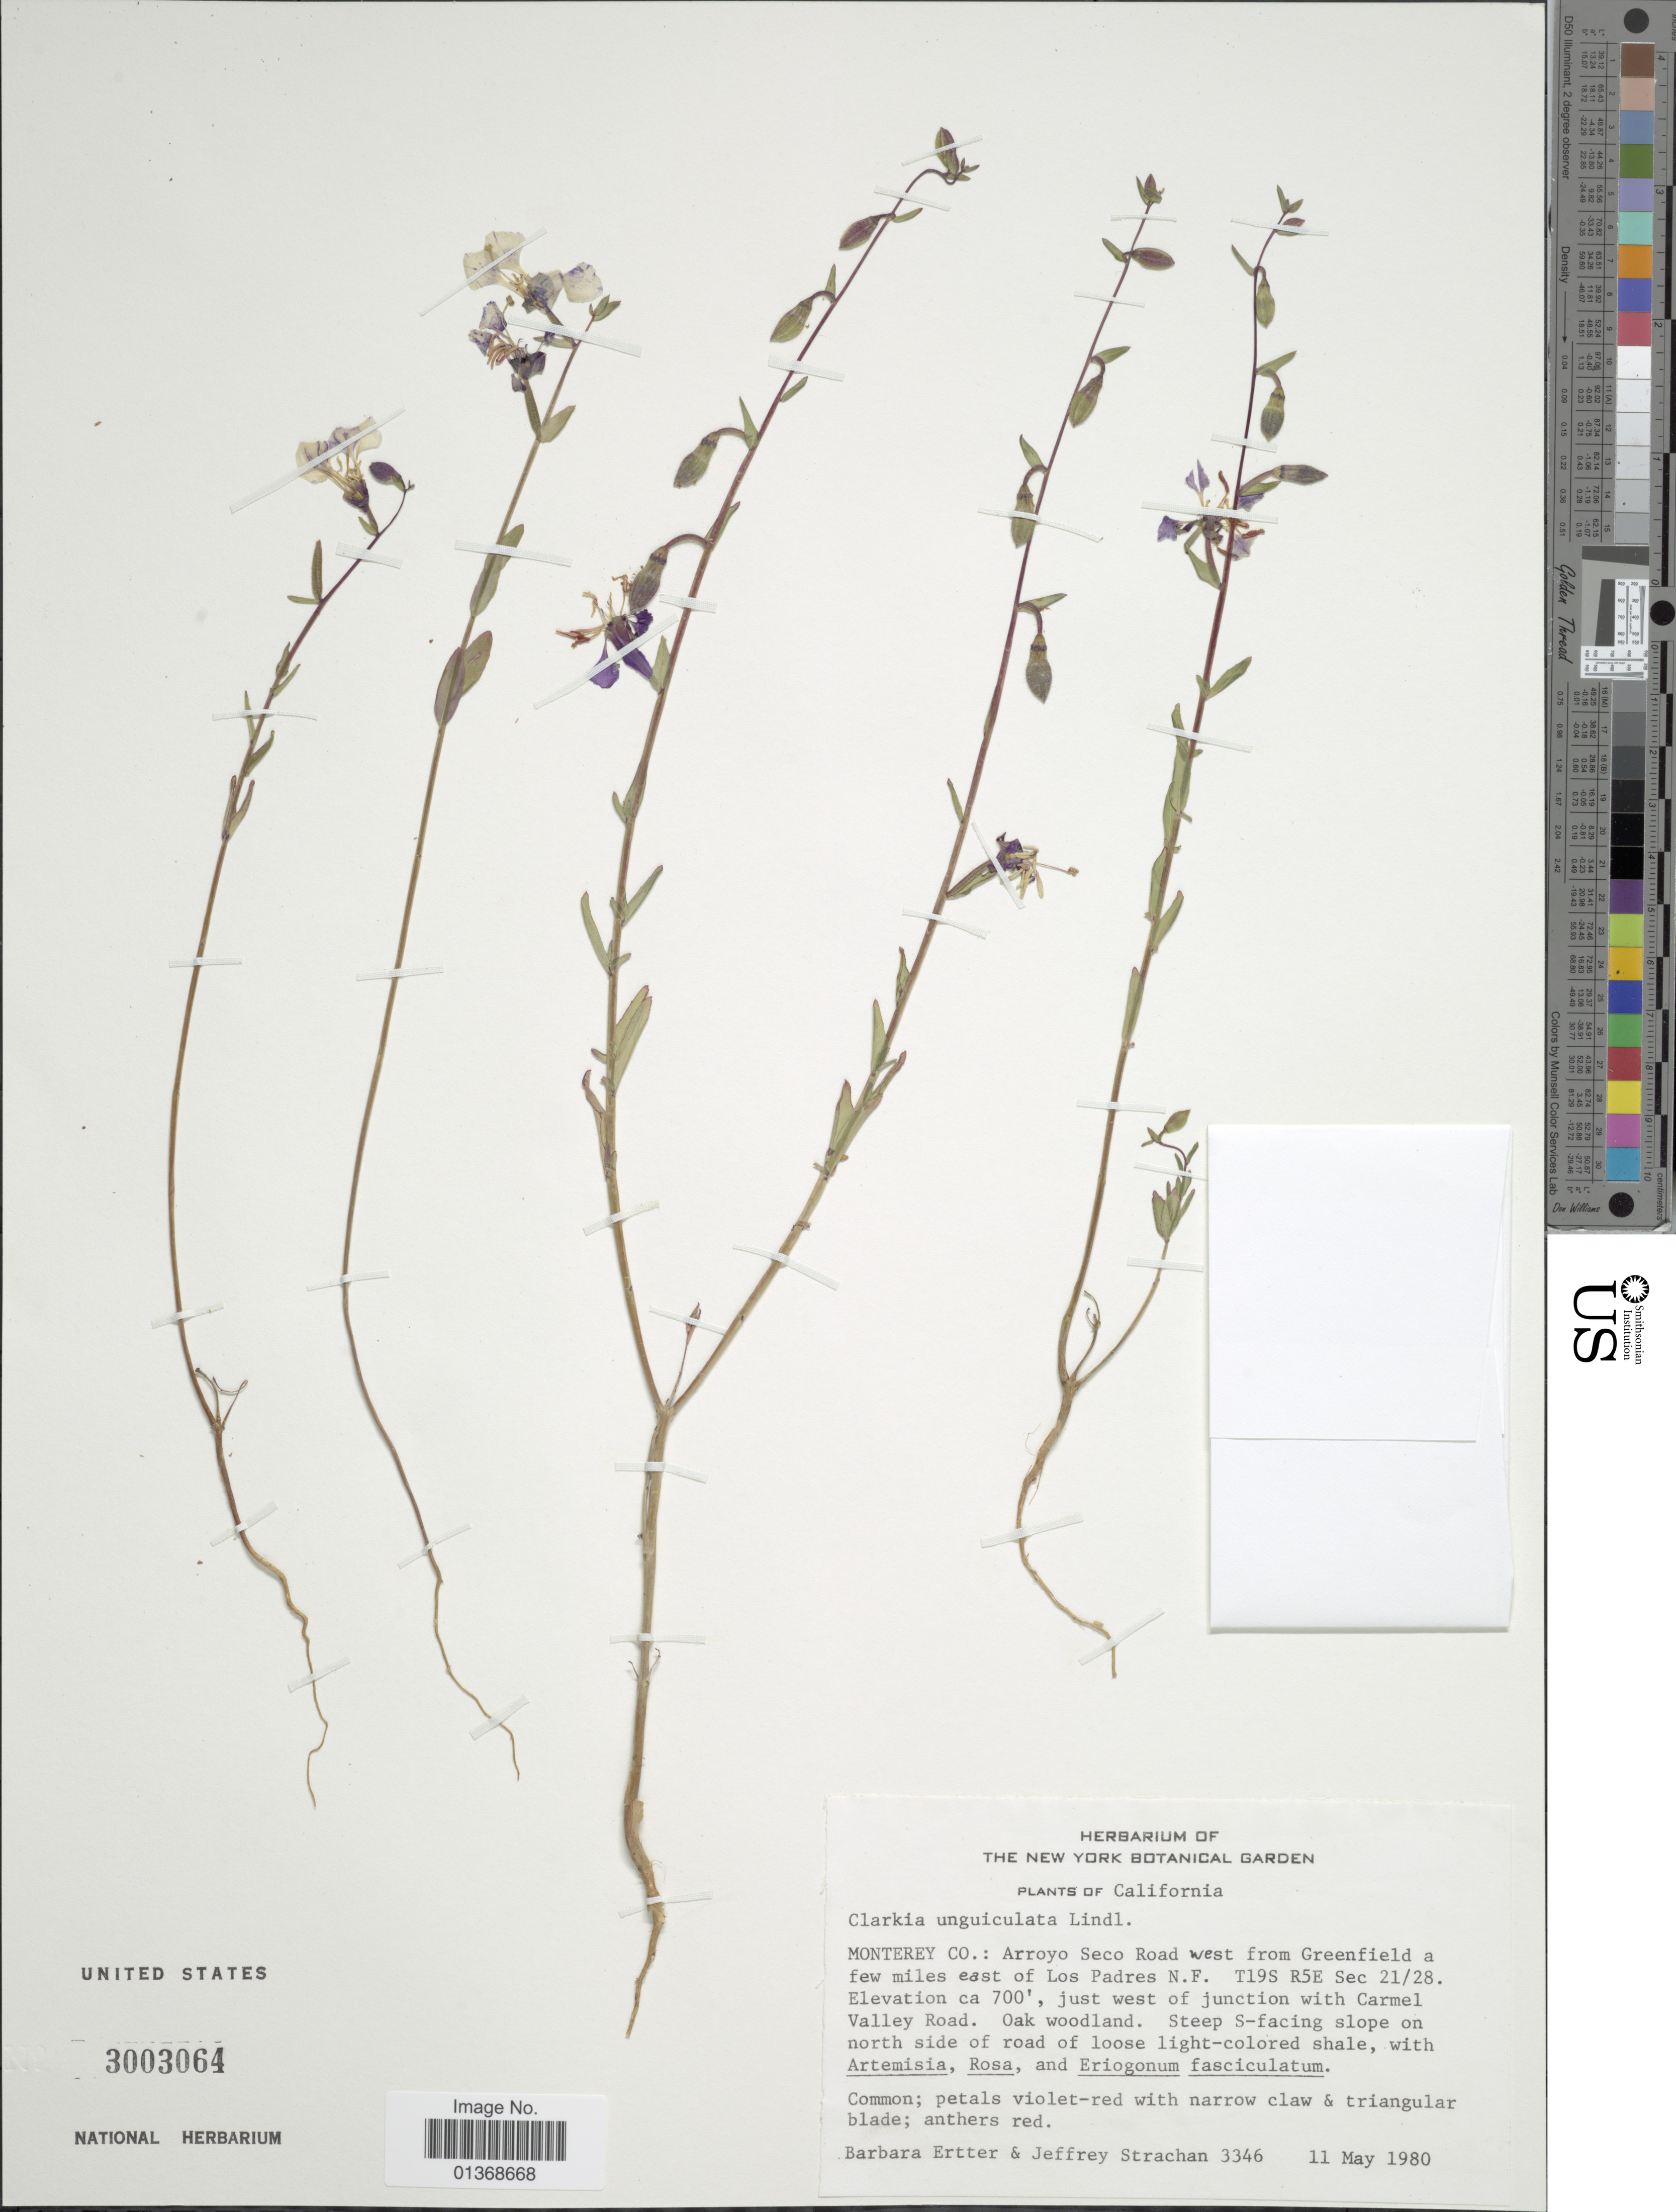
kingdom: Plantae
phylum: Tracheophyta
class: Magnoliopsida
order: Myrtales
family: Onagraceae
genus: Clarkia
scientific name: Clarkia unguiculata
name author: Lindl.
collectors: B. Ertter & J. Strachan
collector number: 3346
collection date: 1980-05-11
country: United States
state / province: California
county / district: Monterey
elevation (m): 213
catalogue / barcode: US 3003064